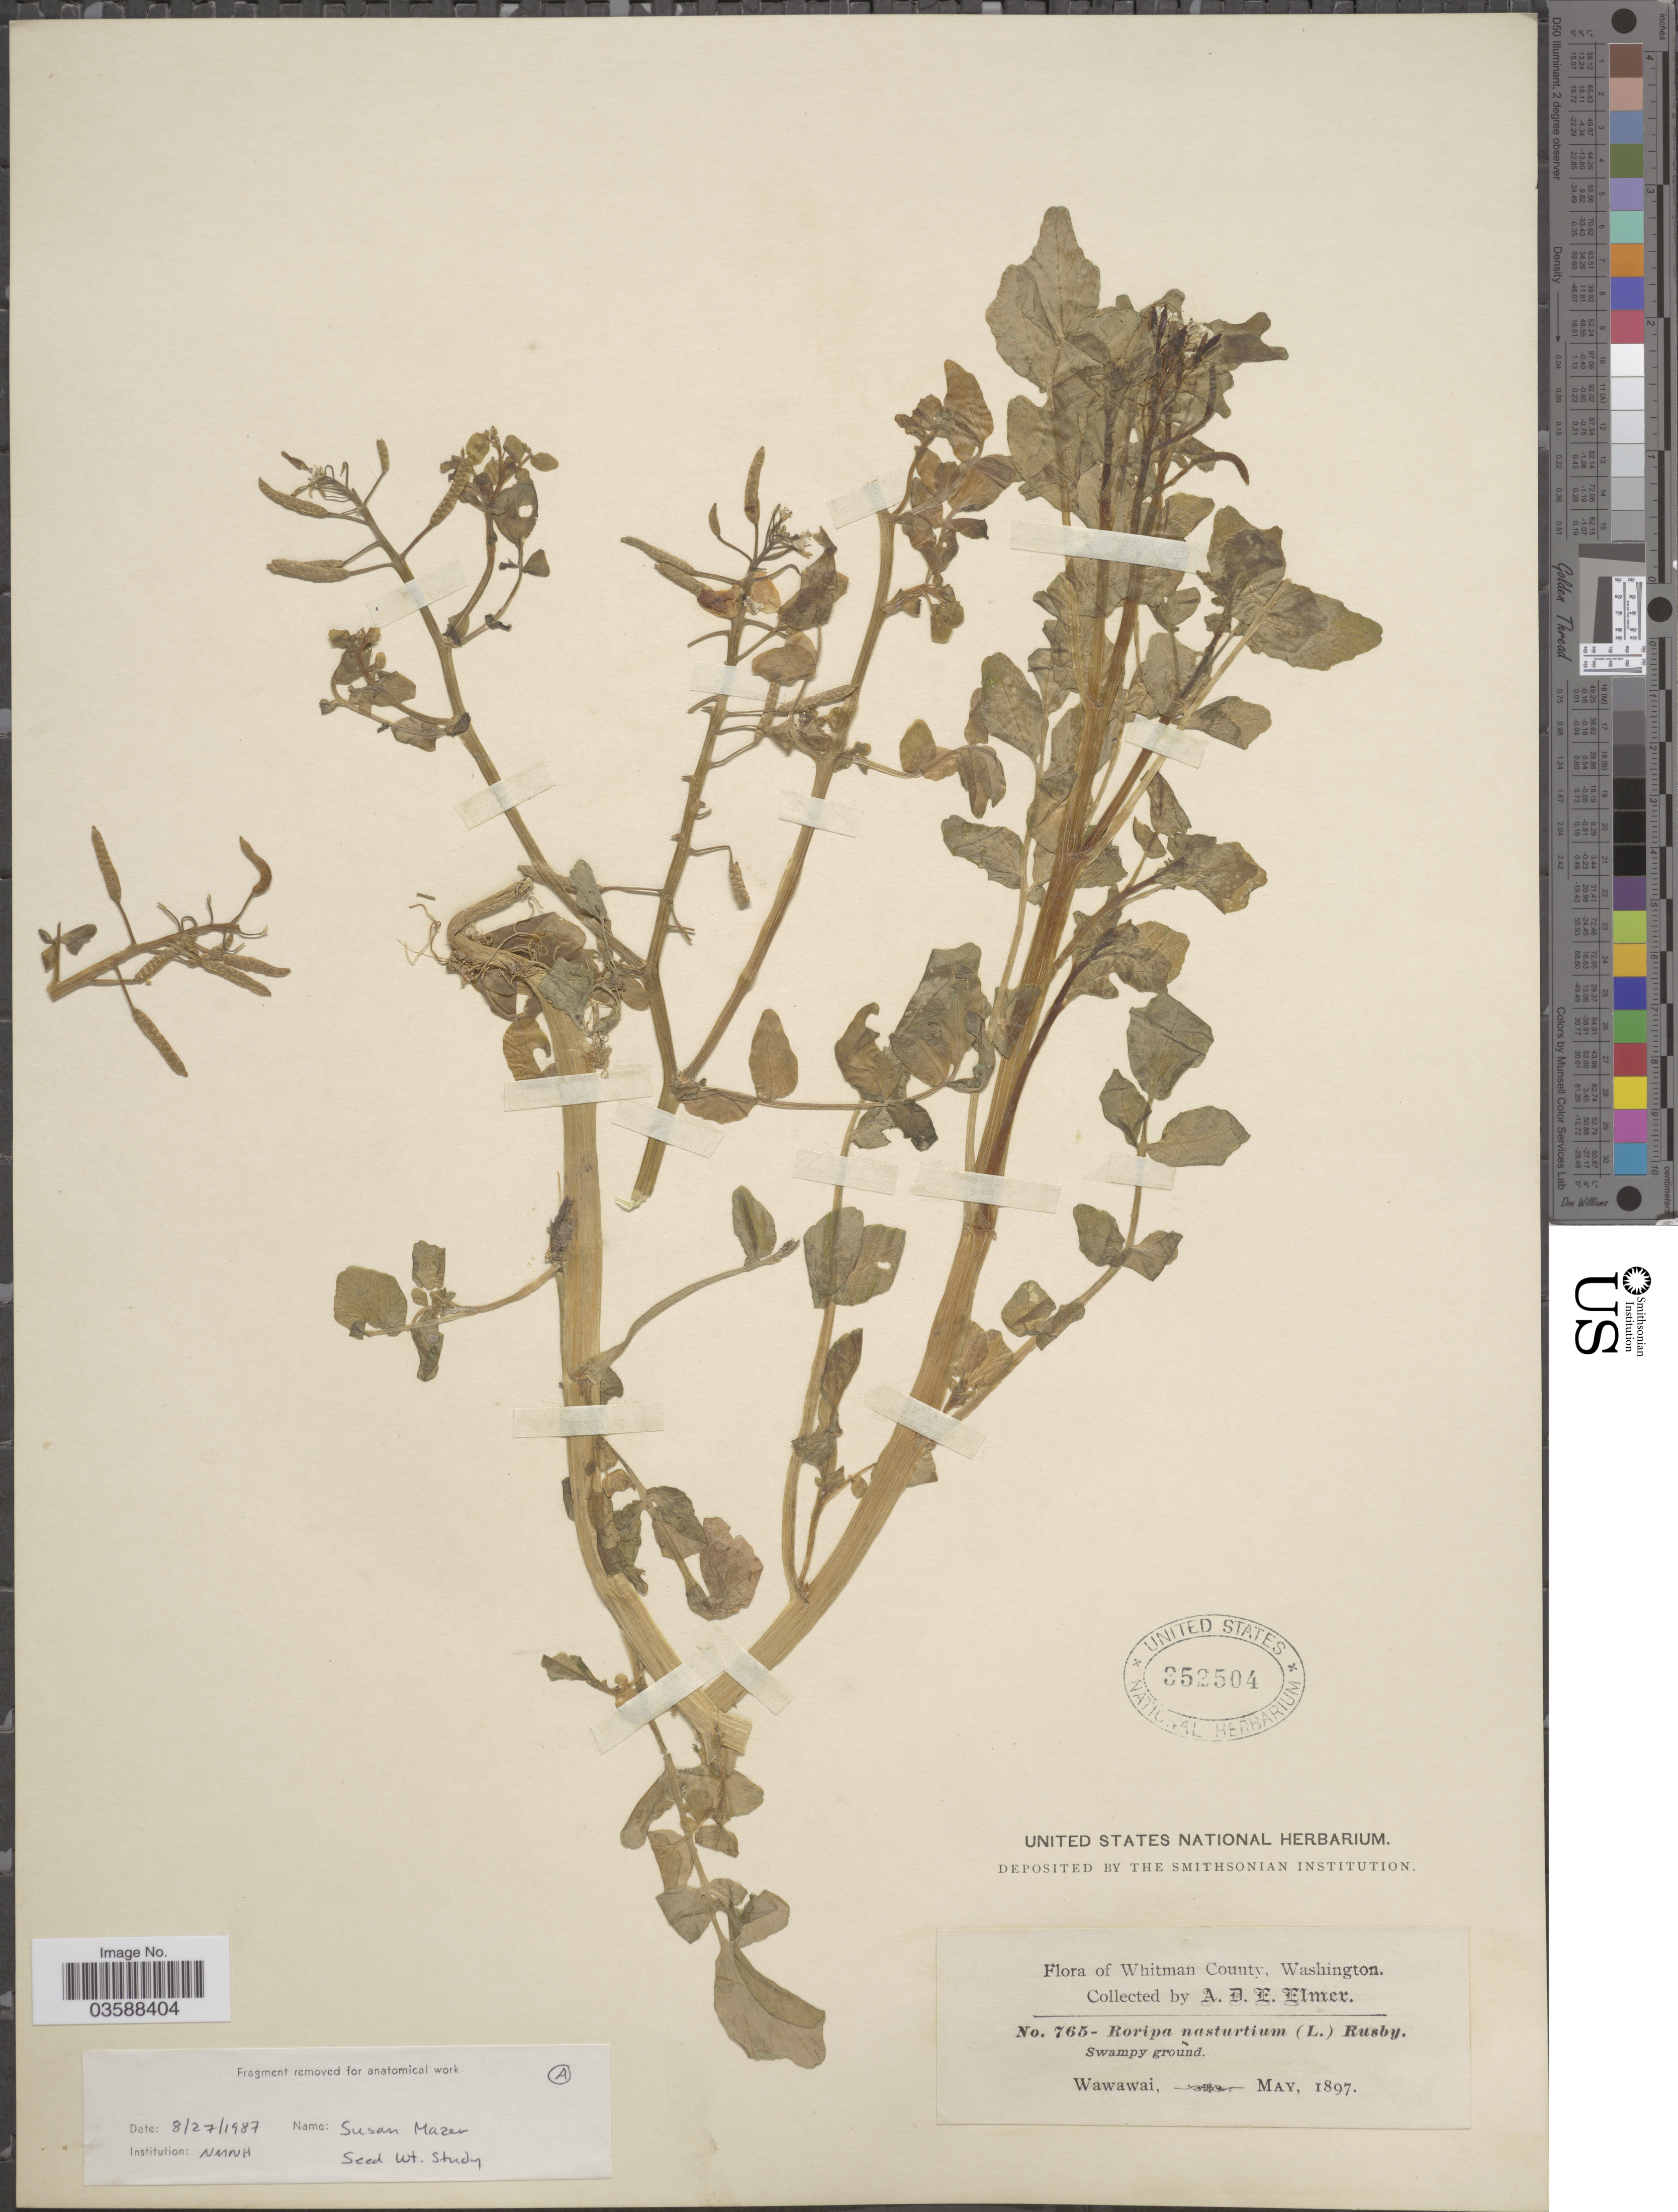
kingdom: Plantae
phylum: Tracheophyta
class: Magnoliopsida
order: Brassicales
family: Brassicaceae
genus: Nasturtium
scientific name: Nasturtium officinale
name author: R. Br.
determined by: Strong, M. T., (US), Smithsonian Institution - National Museum of Natural History (UNITED STATES)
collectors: A. D. E. Elmer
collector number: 765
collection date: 1897-05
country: United States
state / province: Washington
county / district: Whitman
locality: Swampy ground, Wawawai. Whitman County.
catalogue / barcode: US 352504